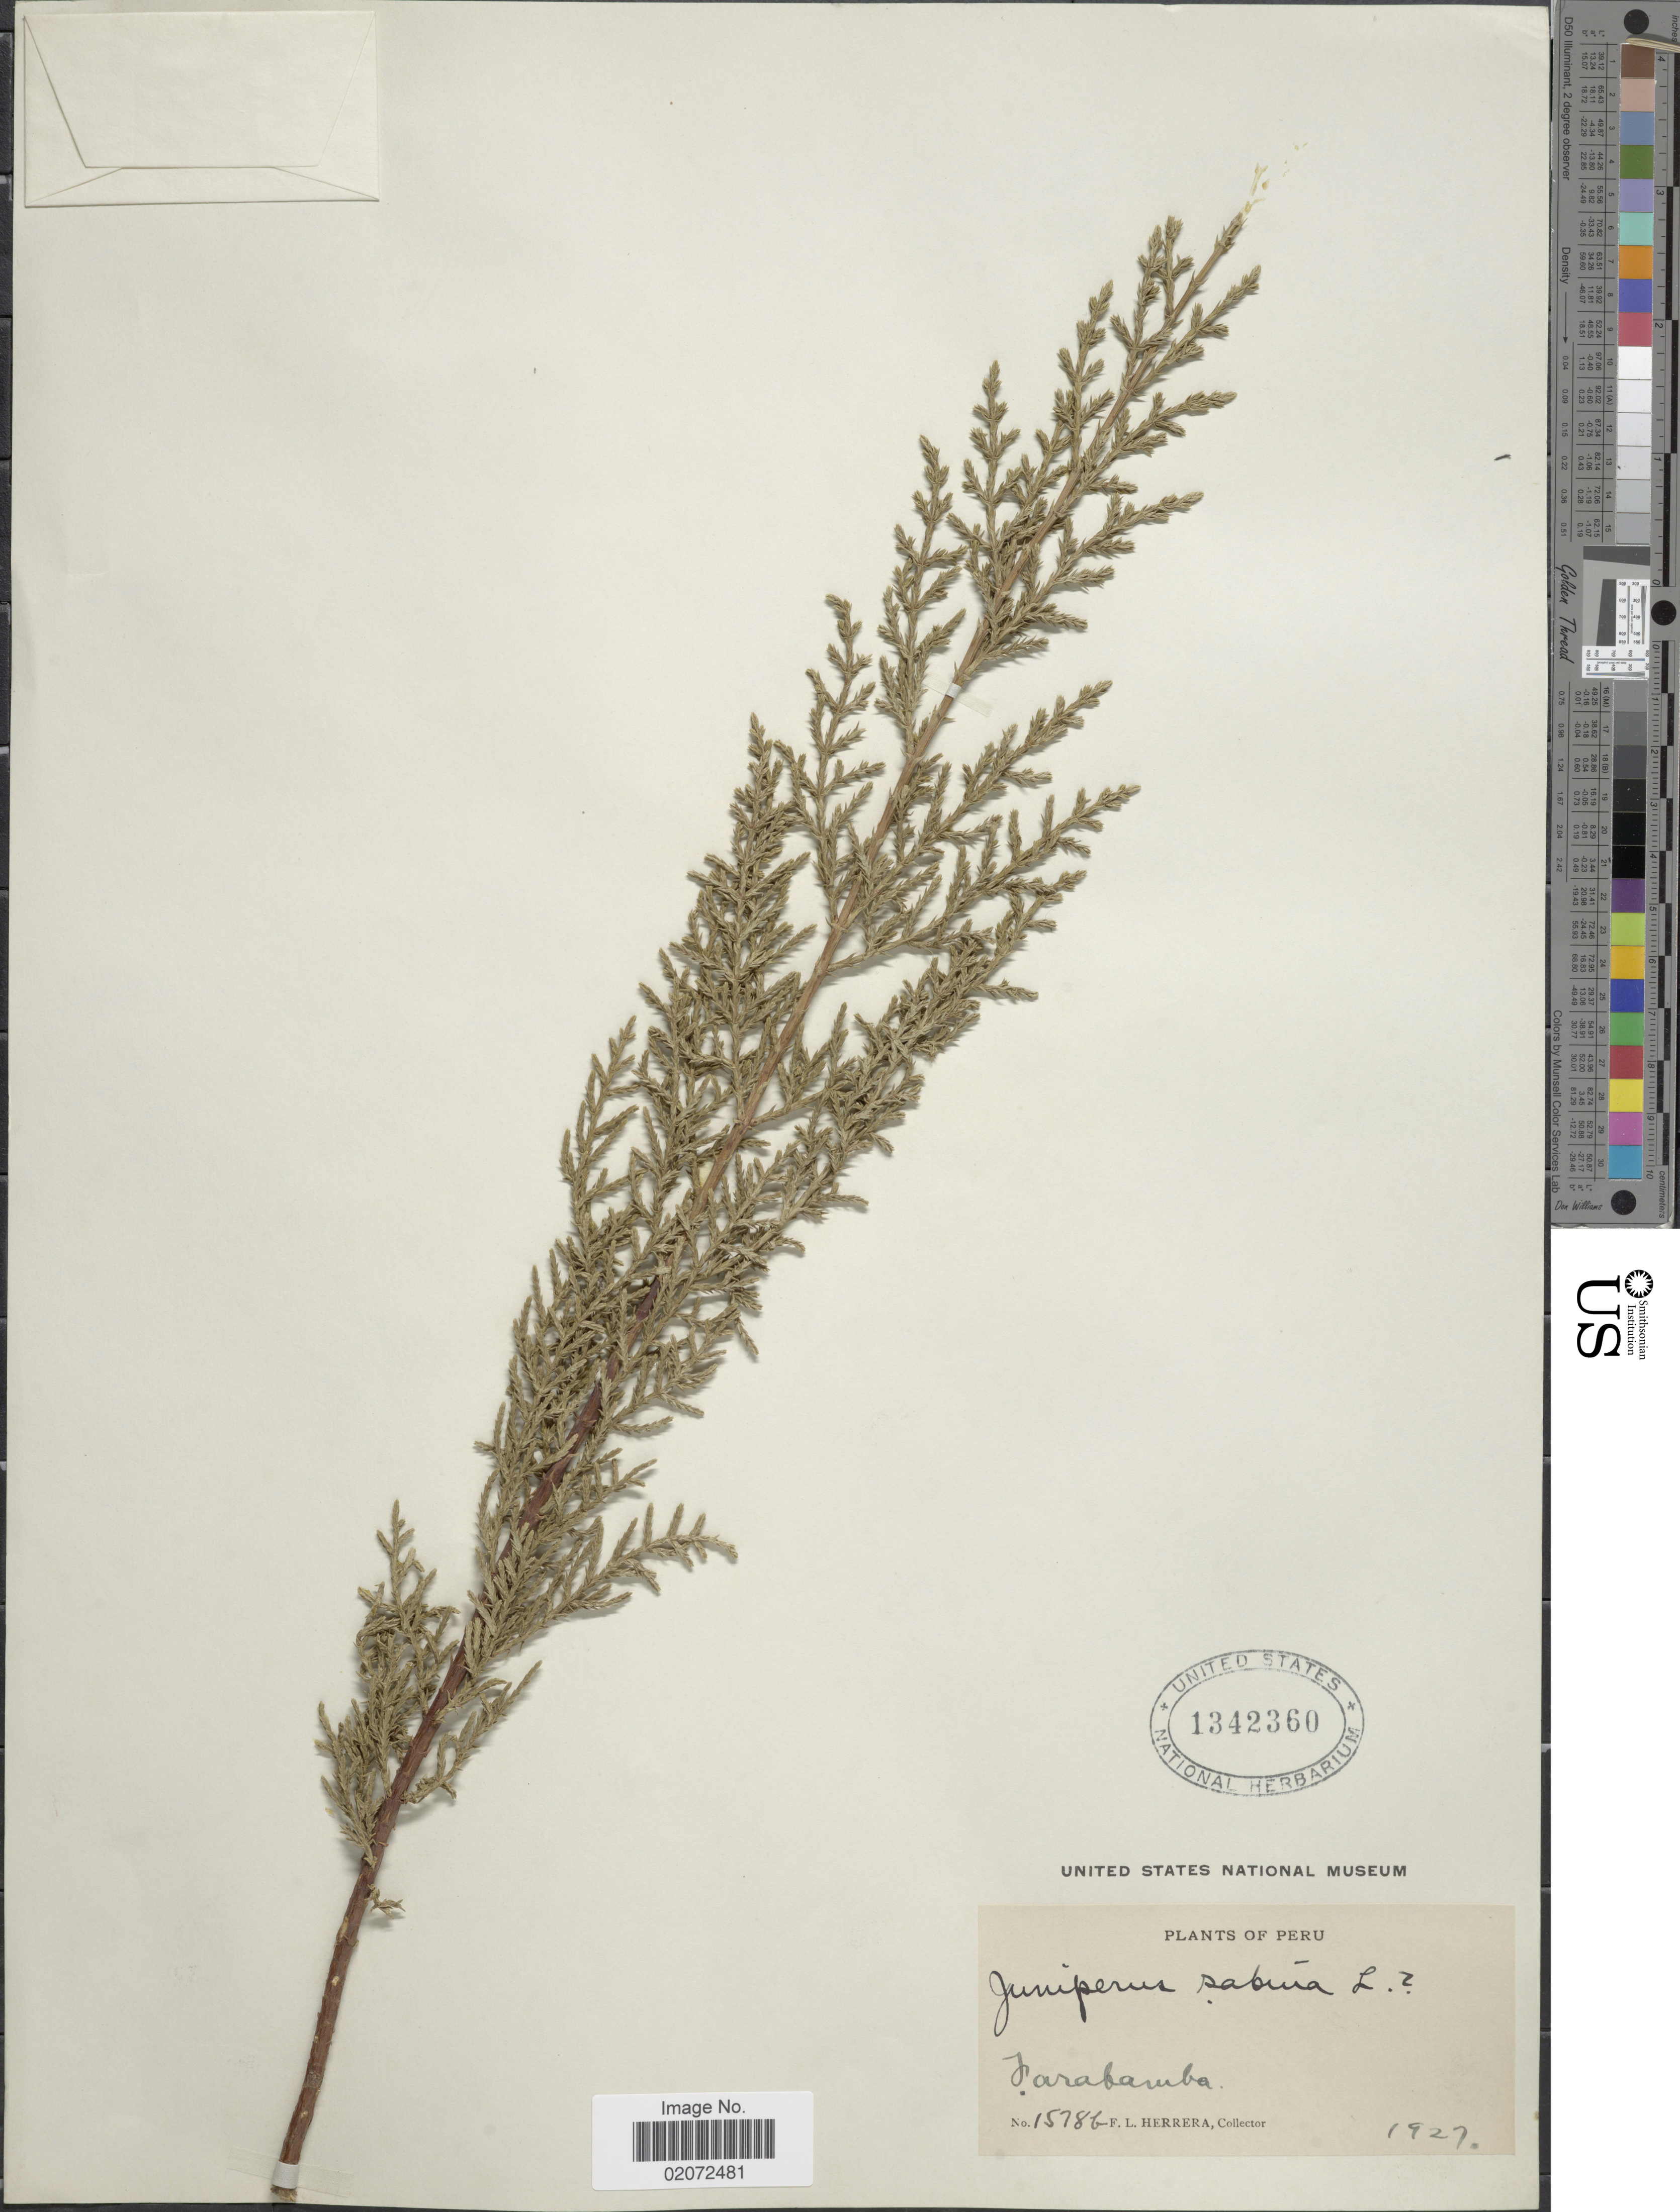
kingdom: Plantae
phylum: Tracheophyta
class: Pinopsida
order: Pinales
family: Cupressaceae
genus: Juniperus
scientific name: Juniperus sp.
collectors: F. L. Herrera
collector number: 1578b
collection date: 1927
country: Peru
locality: Tarabamba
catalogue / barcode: US 1342360